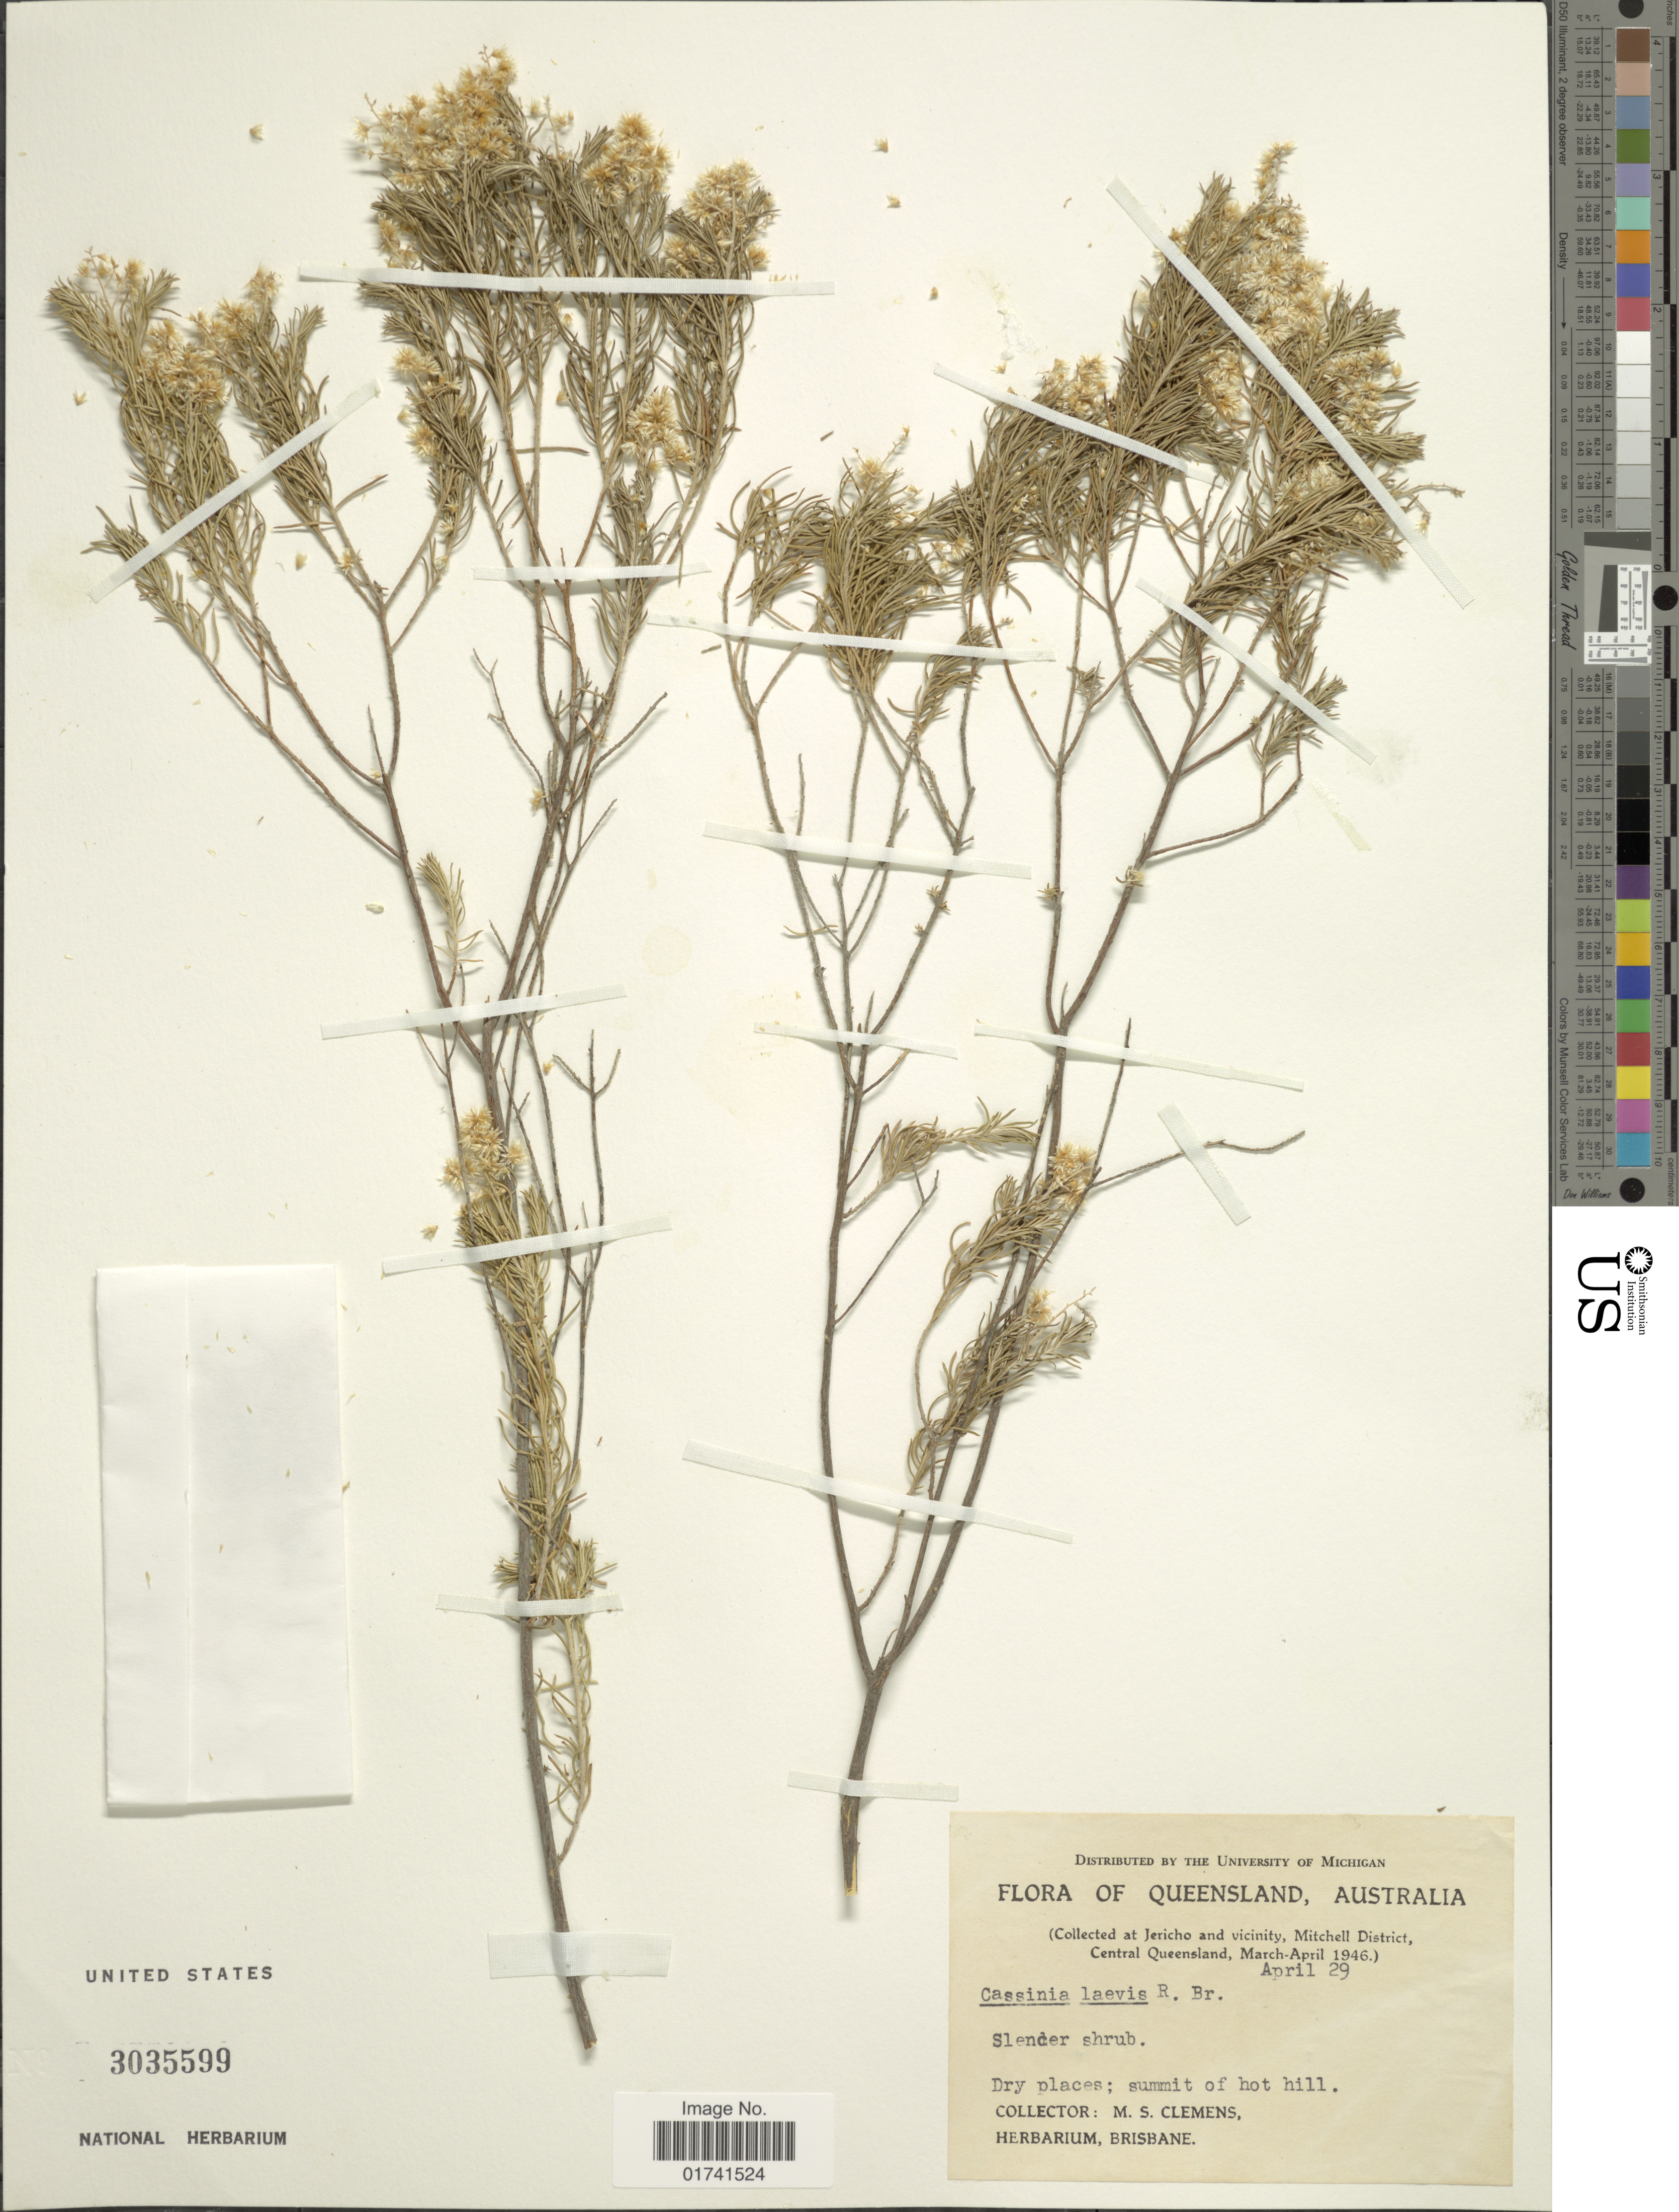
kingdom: Plantae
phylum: Tracheophyta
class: Magnoliopsida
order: Asterales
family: Asteraceae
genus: Cassinia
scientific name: Cassinia laevis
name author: R. Br.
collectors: M. S. Clemens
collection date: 1946-04-29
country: Australia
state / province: Queensland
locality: Jericho and vicinity, MItchell District, Central Queensland, summit of hot hill.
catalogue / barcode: US 3035599